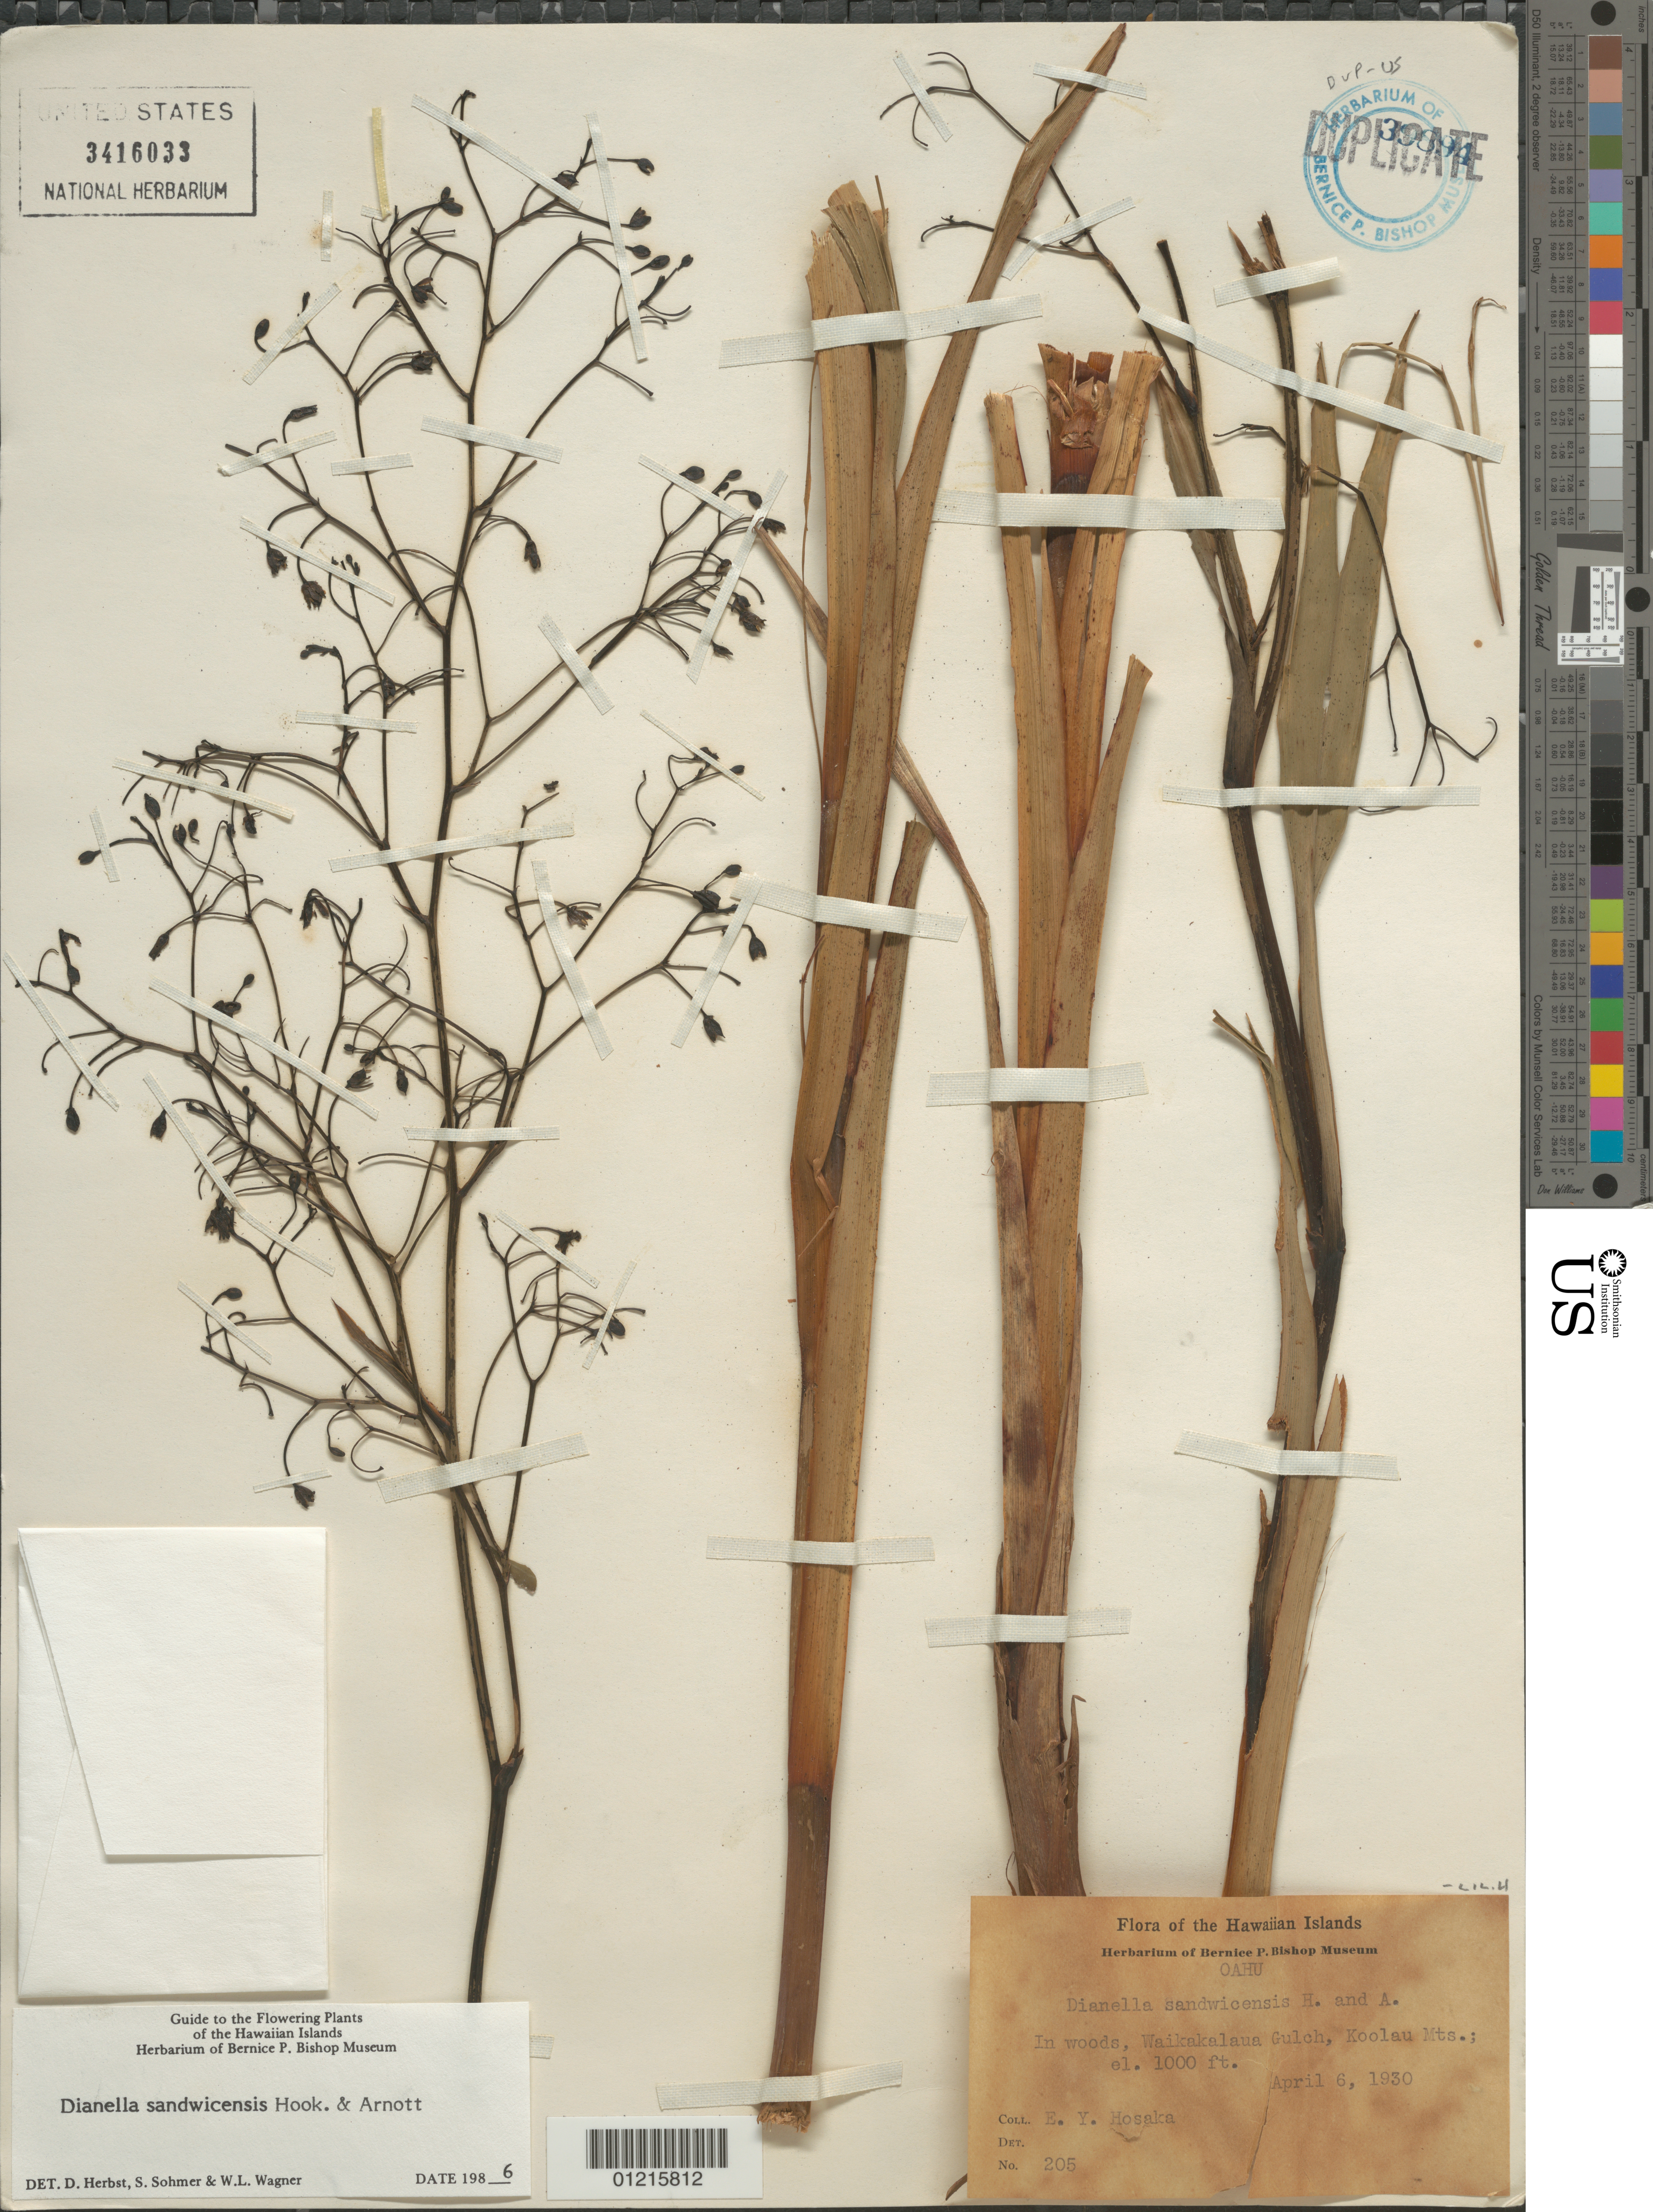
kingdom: Plantae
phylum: Tracheophyta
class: Liliopsida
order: Asparagales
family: Asphodelaceae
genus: Dianella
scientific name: Dianella sandwicensis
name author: Hook. & Arn.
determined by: Herbst, D. R.; Sohmer, S. H.; Wagner, W. L.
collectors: E. Y. Hosaka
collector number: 205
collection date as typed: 6 Apr 1930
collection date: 1930-04-06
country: United States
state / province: Hawaii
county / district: Honolulu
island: Oahu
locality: Waikakalaua Gulch, Koolau Mts.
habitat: Woods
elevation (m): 305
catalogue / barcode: US 3416033